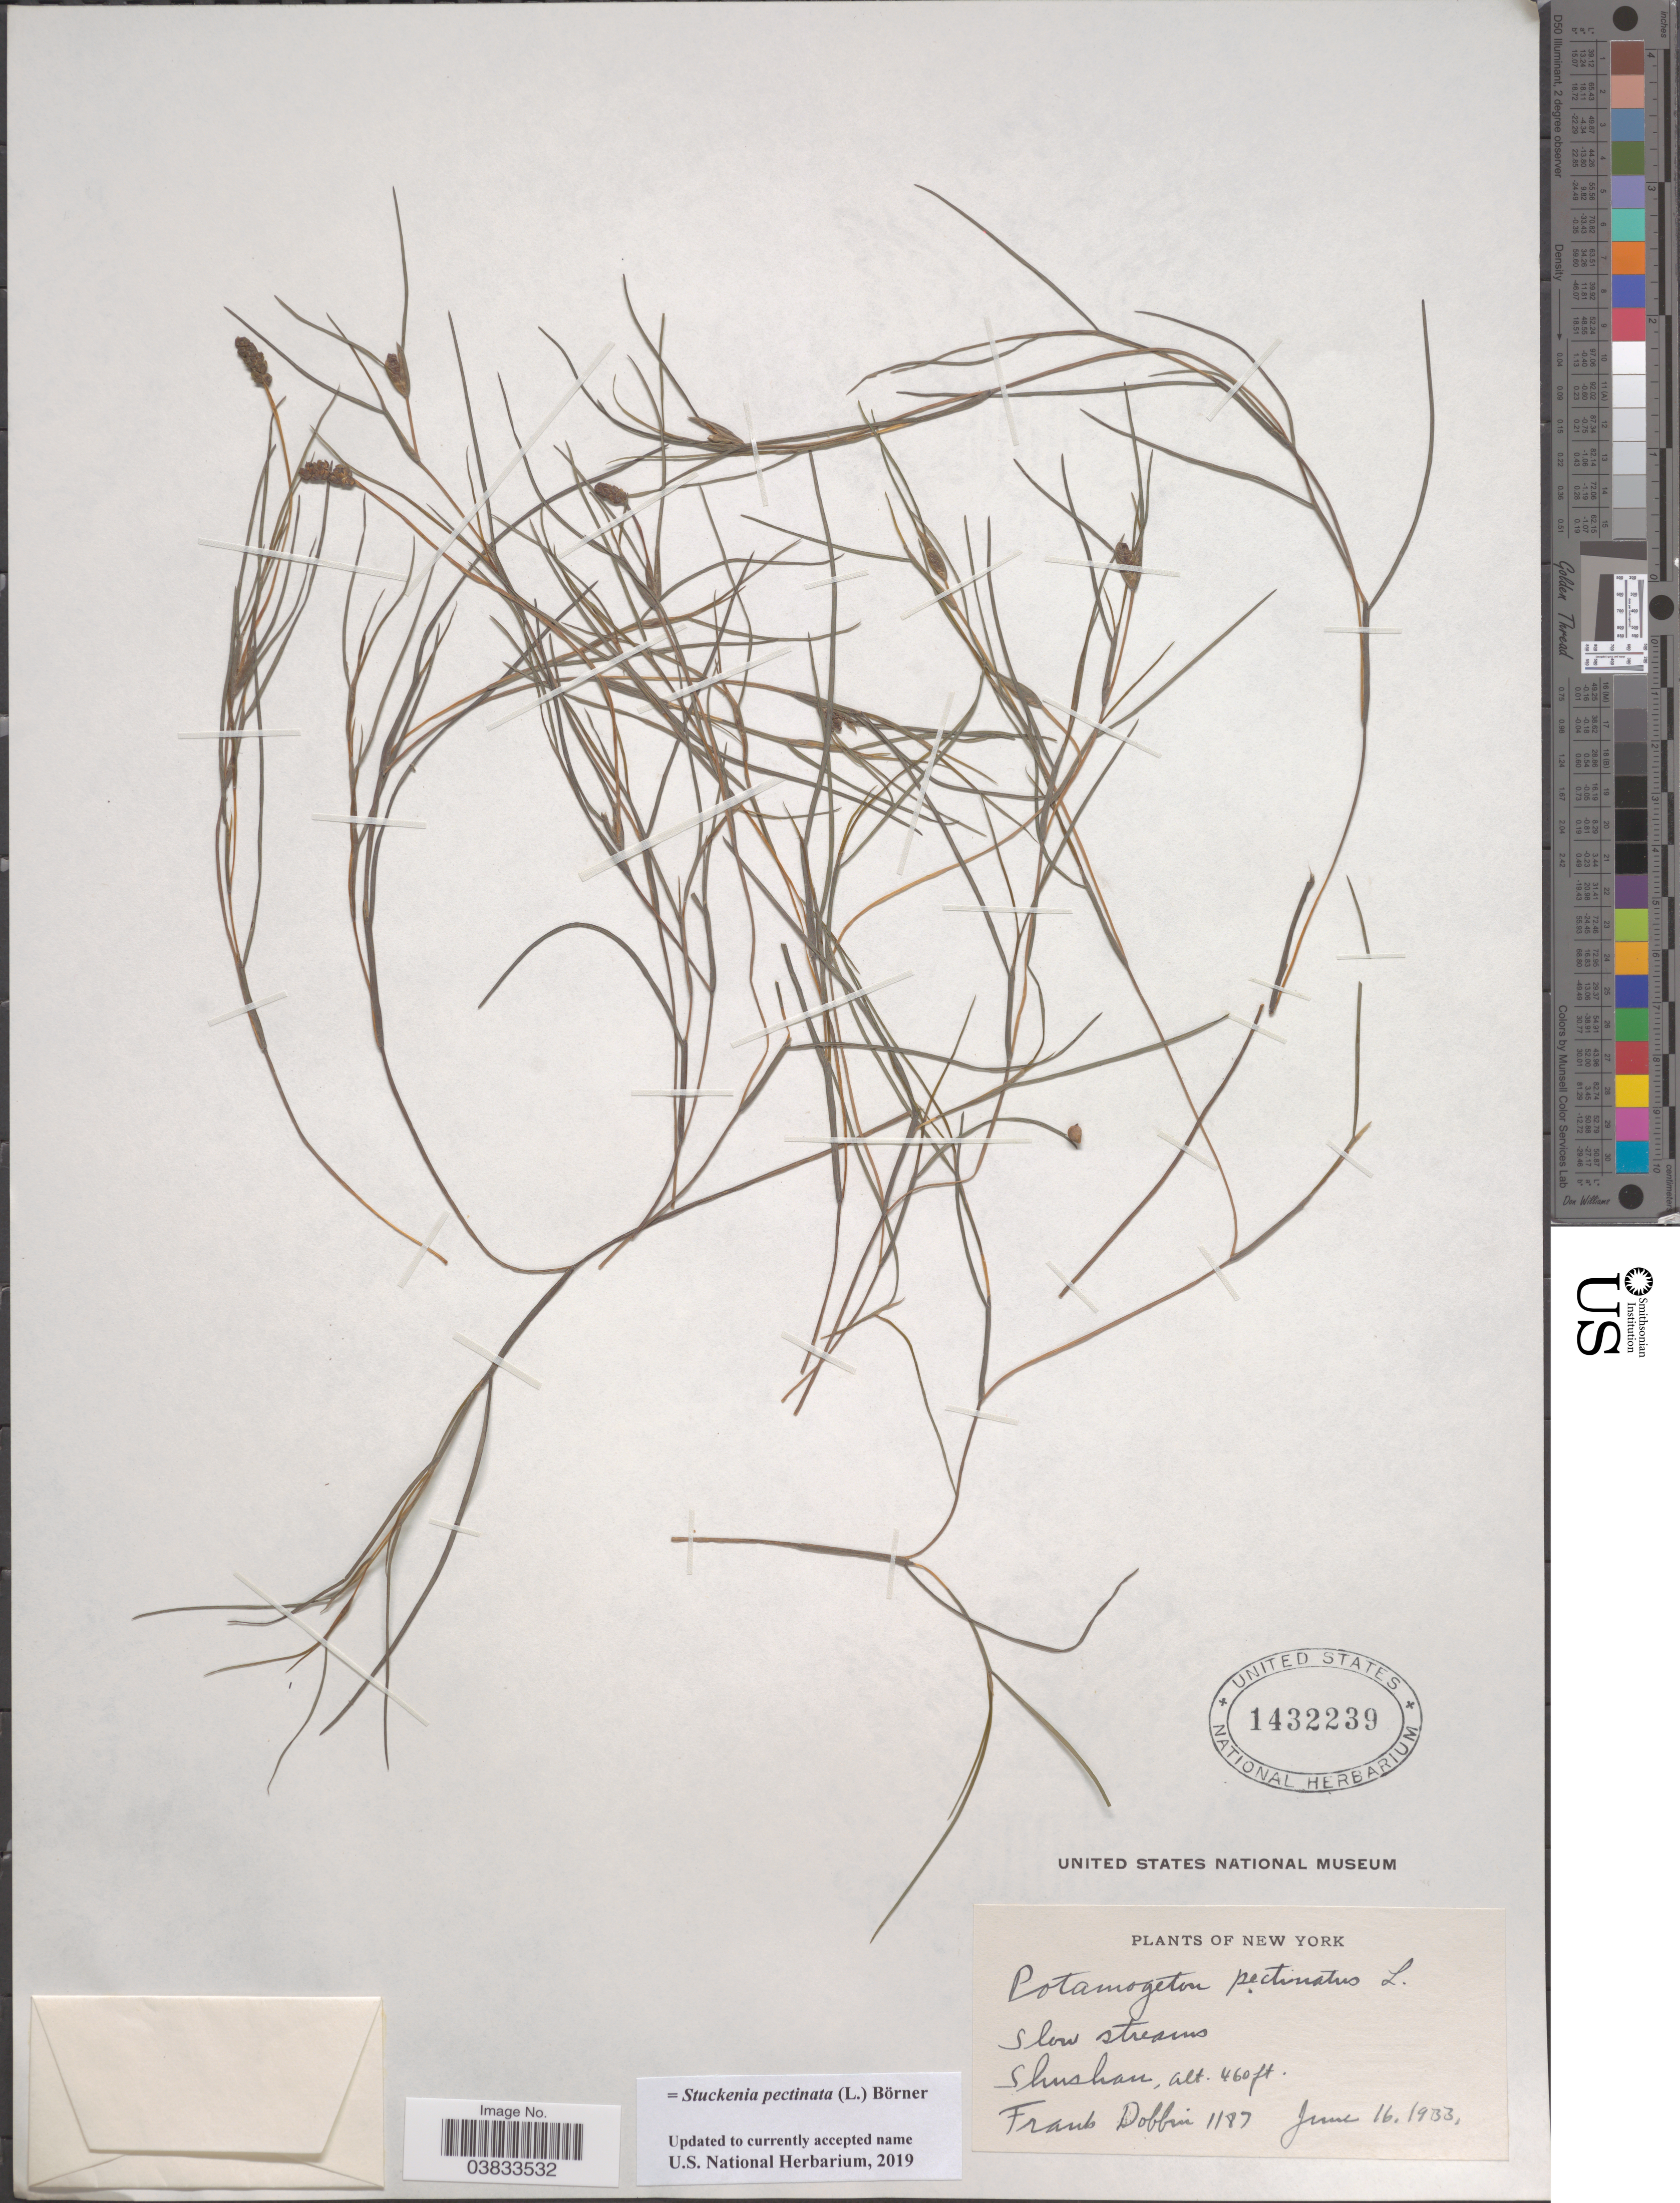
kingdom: Plantae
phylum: Tracheophyta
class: Liliopsida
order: Alismatales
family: Potamogetonaceae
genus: Stuckenia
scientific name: Stuckenia pectinata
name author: (L.) Börner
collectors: F. Dobbin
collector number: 1187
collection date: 1933-06-16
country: United States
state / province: New York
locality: Slow streams. Shushan.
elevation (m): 140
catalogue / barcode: US 1432239